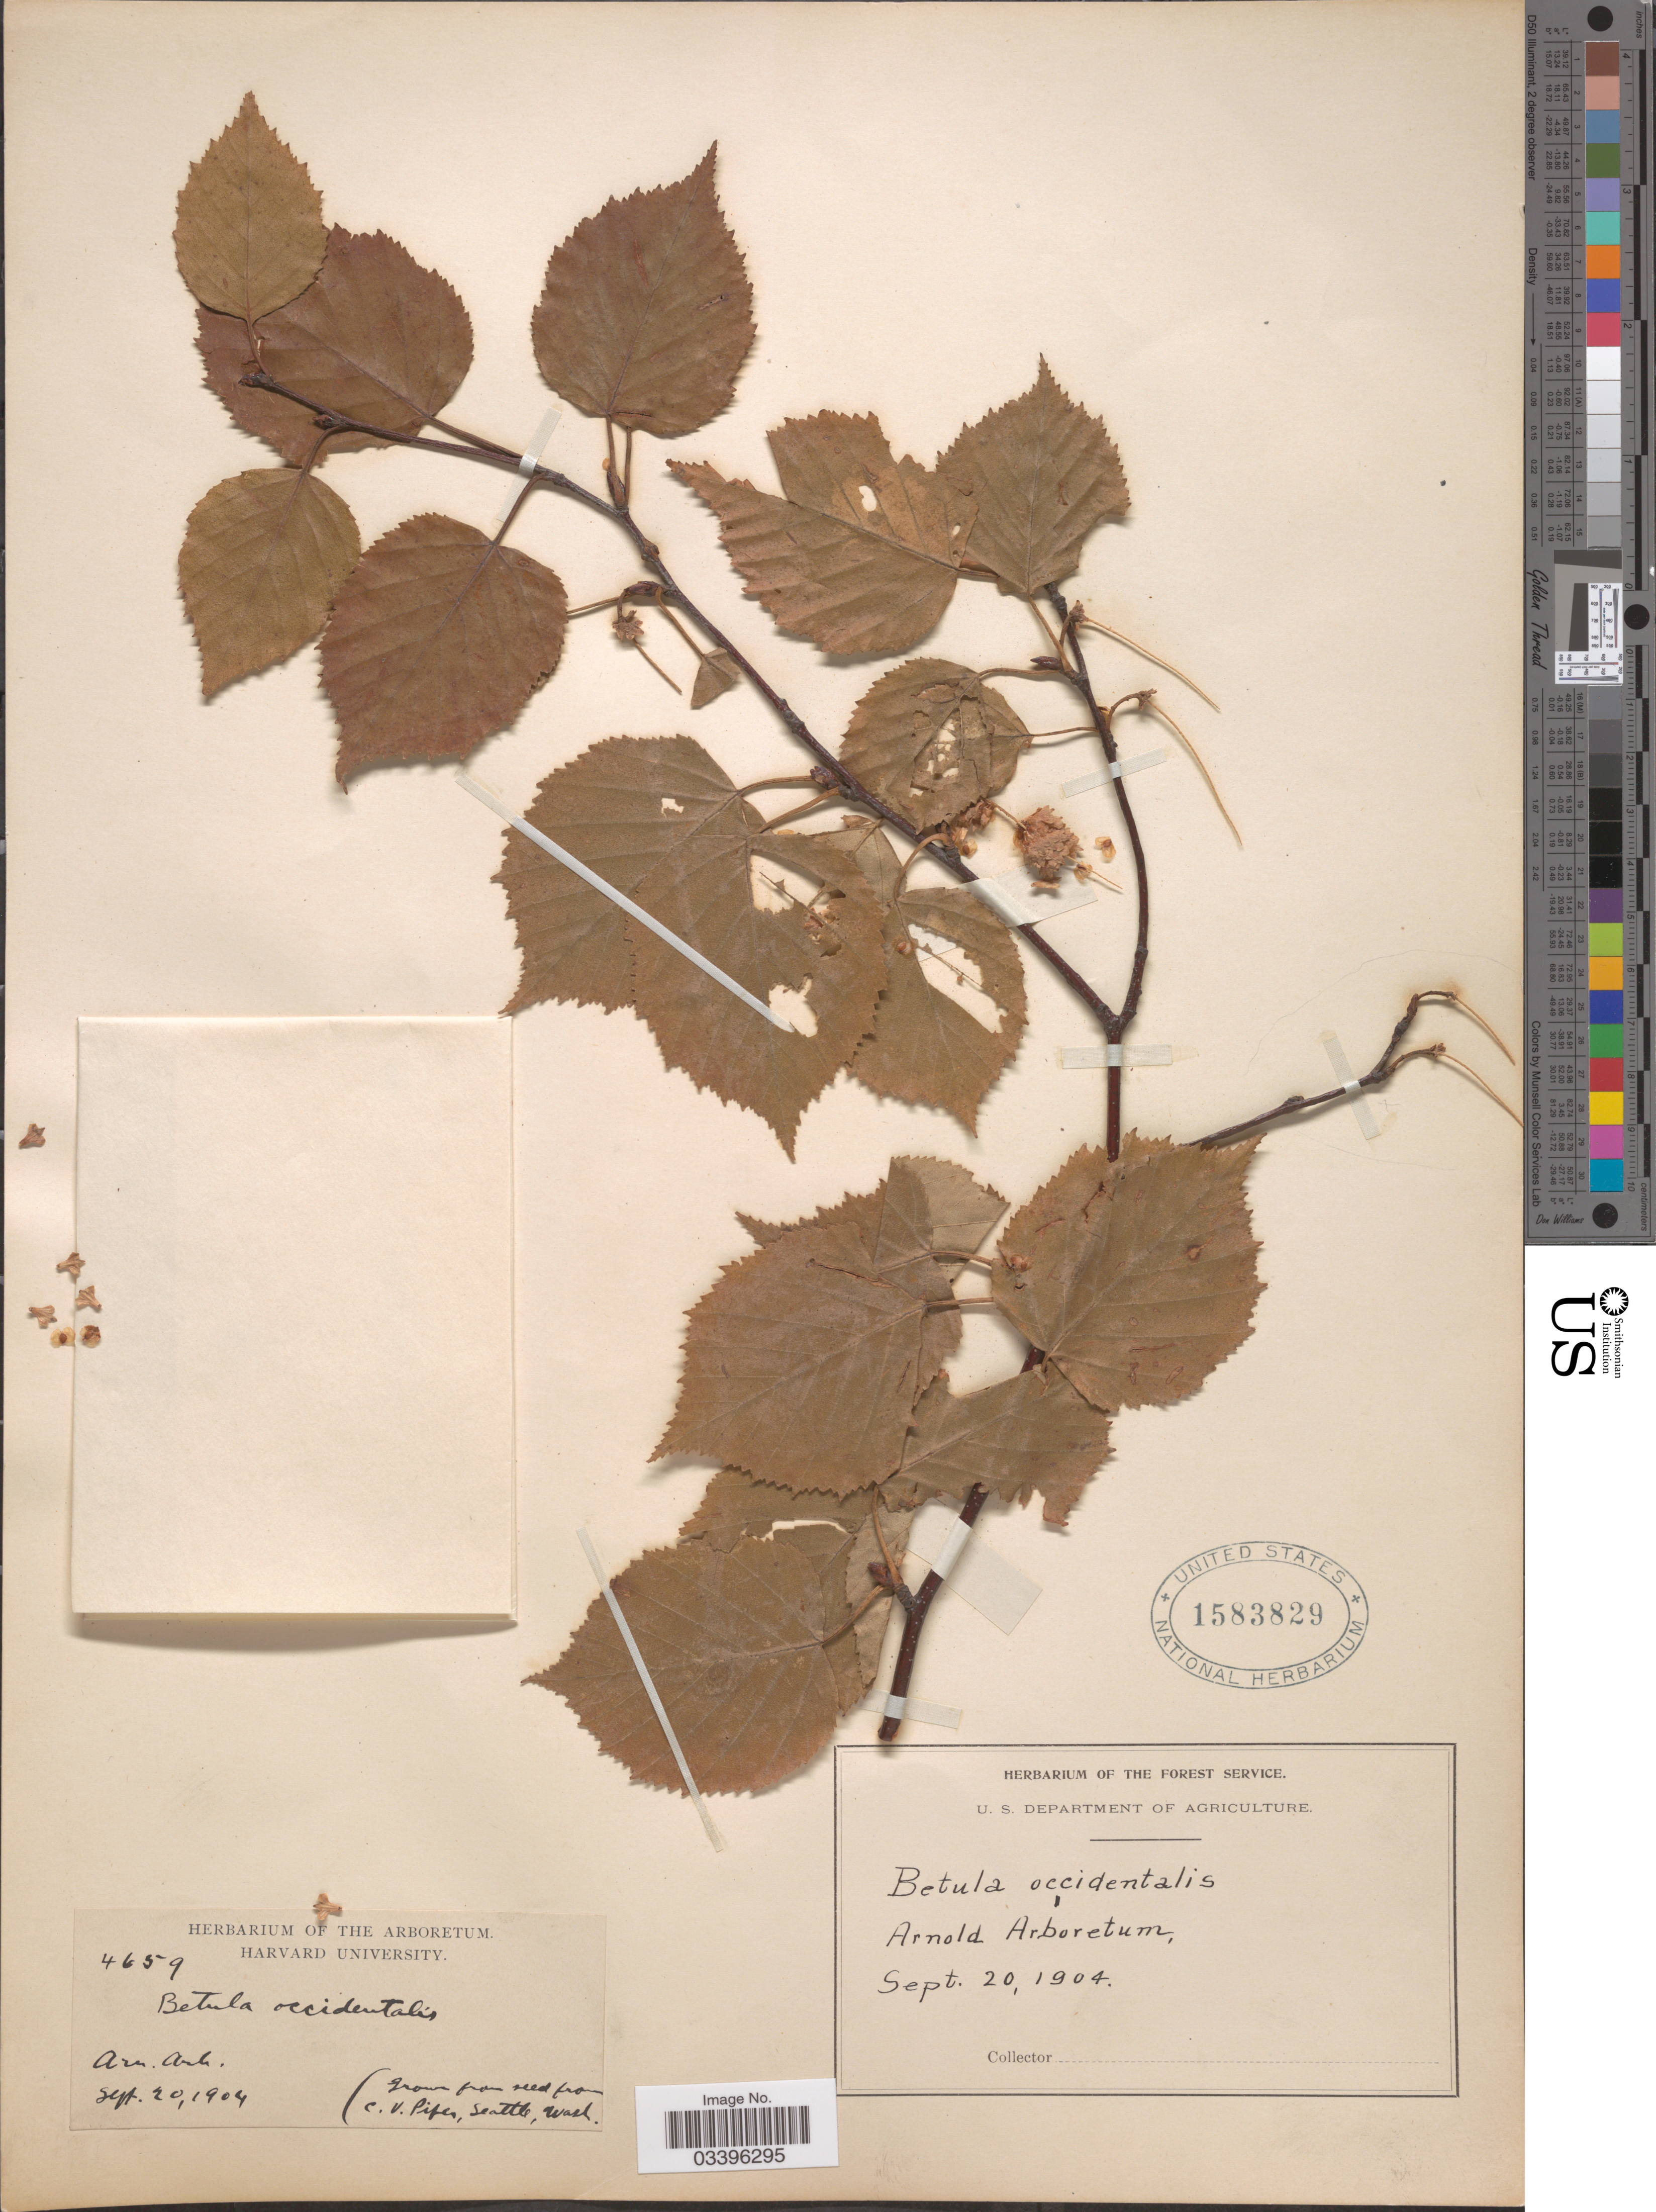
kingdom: Plantae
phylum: Tracheophyta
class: Magnoliopsida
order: Fagales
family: Betulaceae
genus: Betula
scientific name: Betula occidentalis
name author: Hook.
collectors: Ex herb. of the Arboretum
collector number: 4659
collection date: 1904-09-20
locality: Arnold Arboretum.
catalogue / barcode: US 1583829